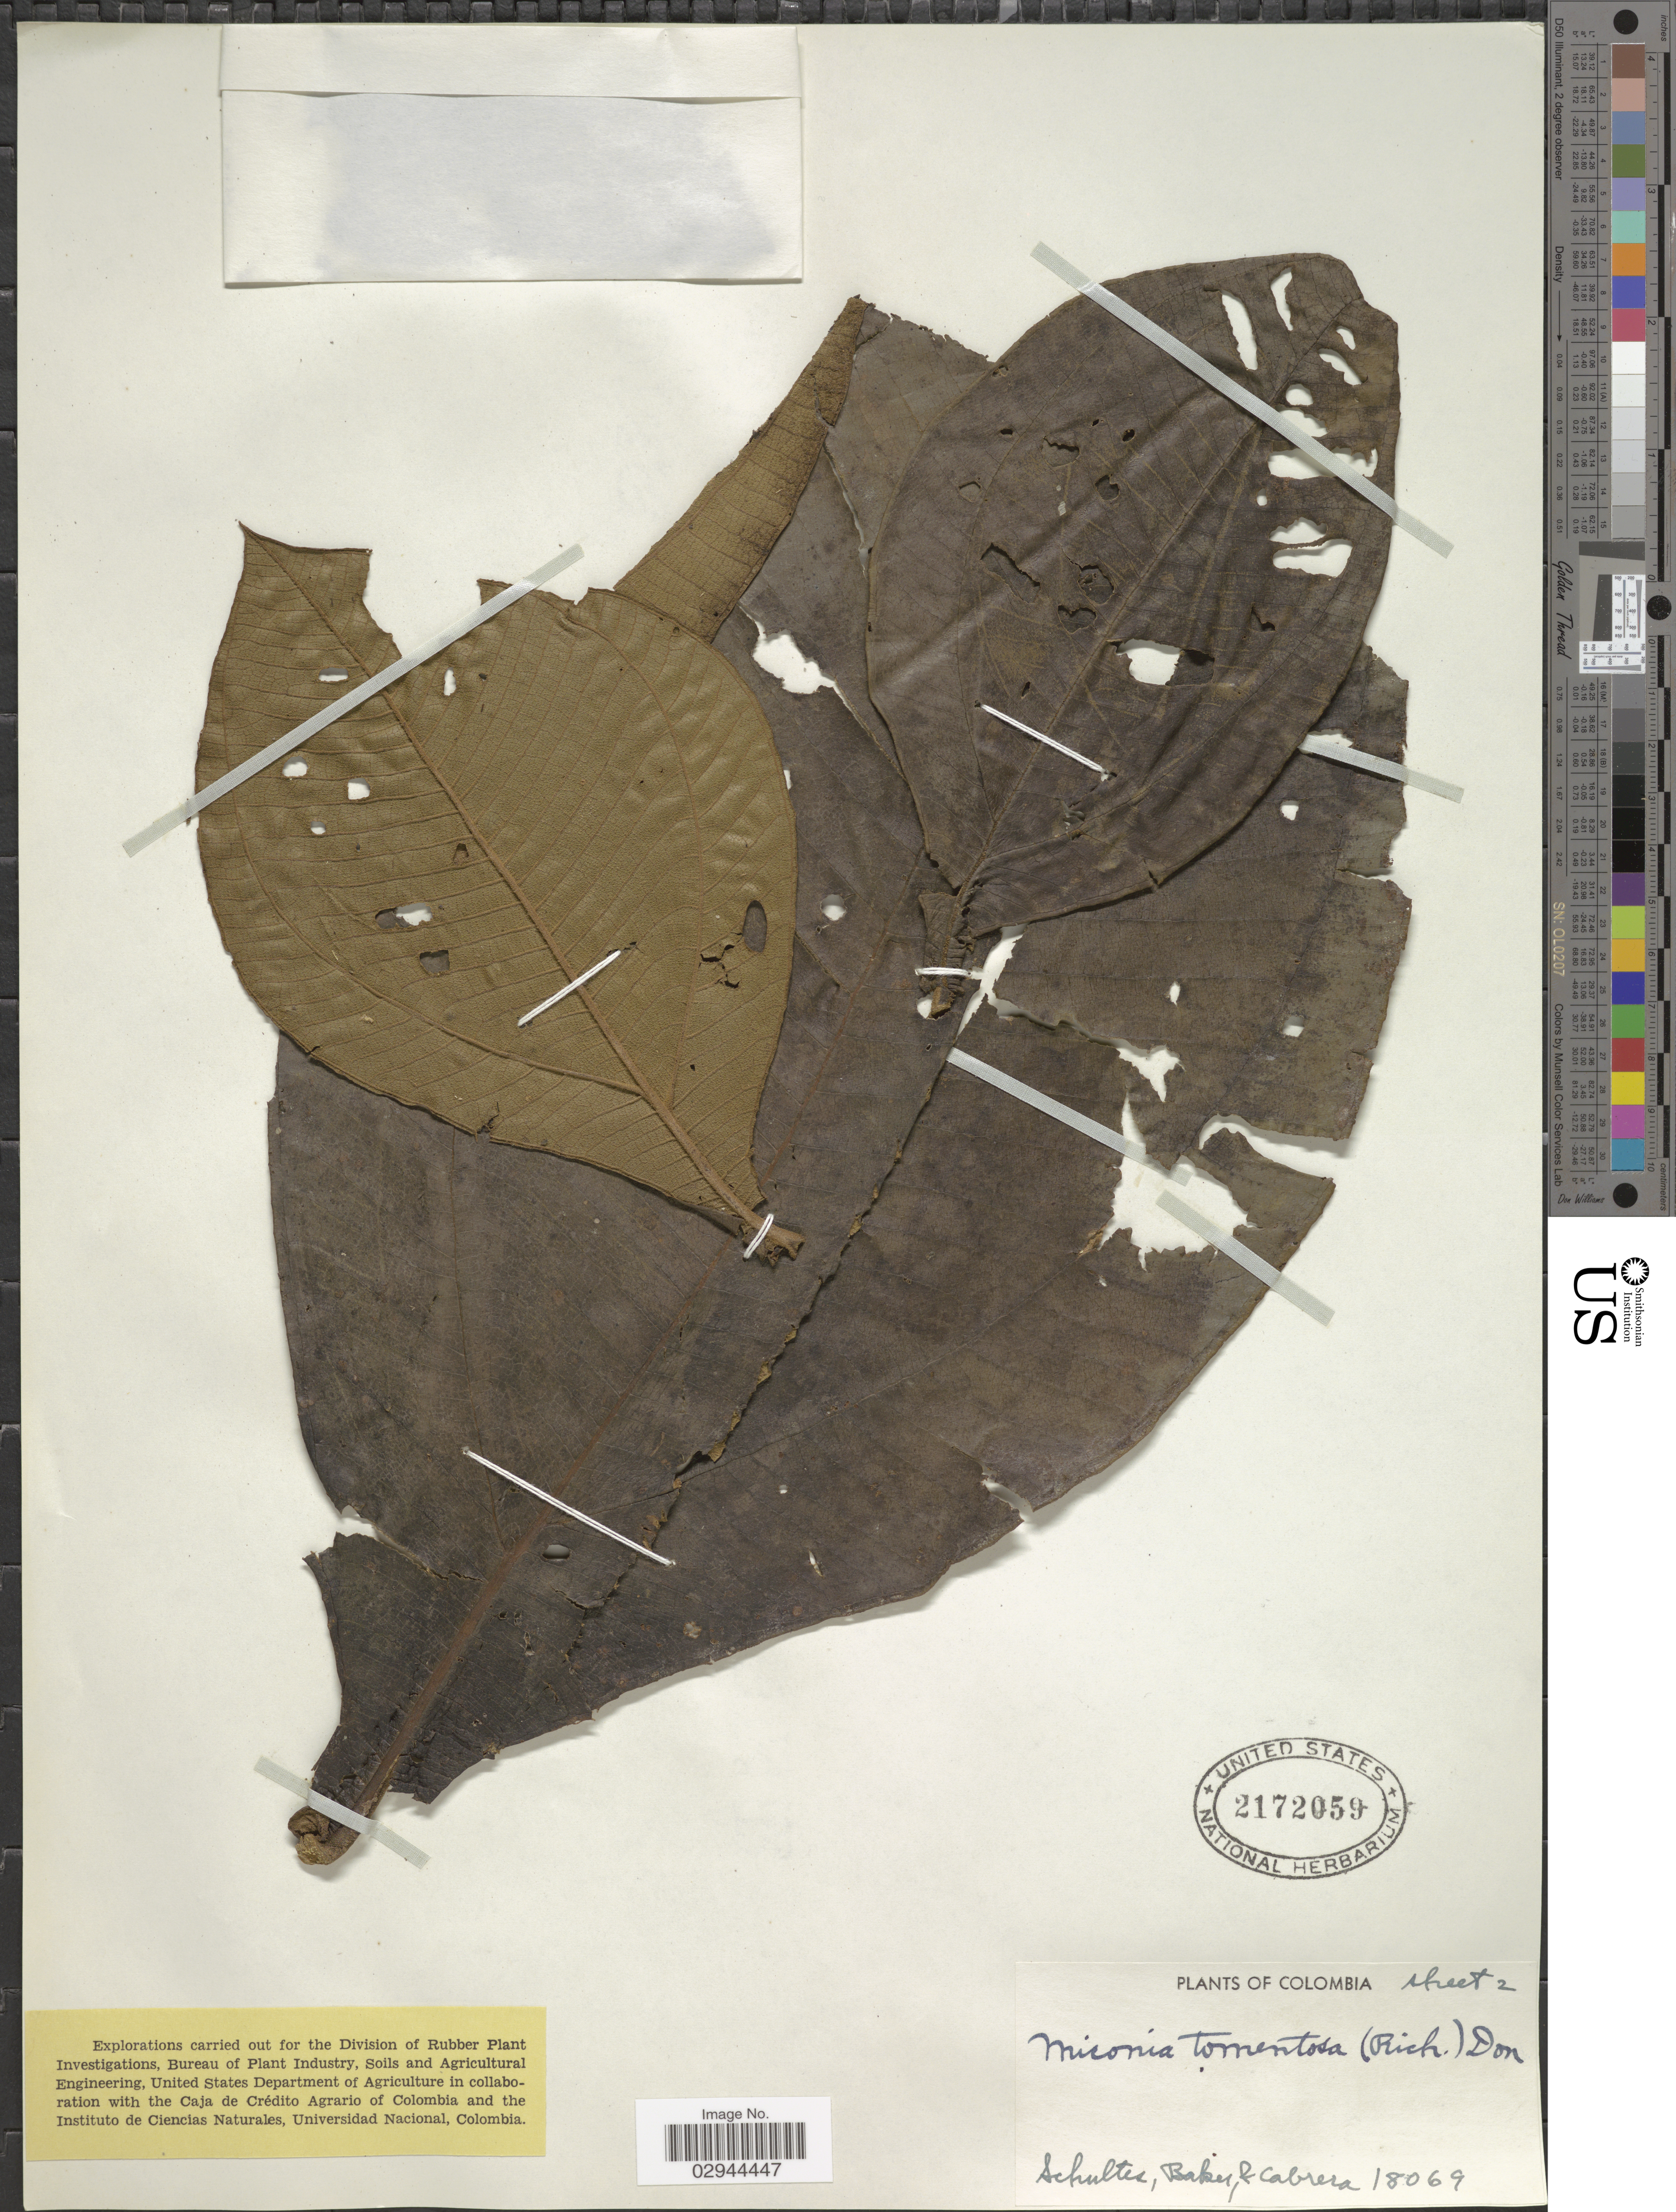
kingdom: Plantae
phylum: Tracheophyta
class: Magnoliopsida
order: Myrtales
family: Melastomataceae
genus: Miconia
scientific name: Miconia tomentosa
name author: (Rich.) D. Don ex DC.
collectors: -- Schultes, -- Baker & Cabrera, --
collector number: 18069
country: Colombia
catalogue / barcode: US 2172059